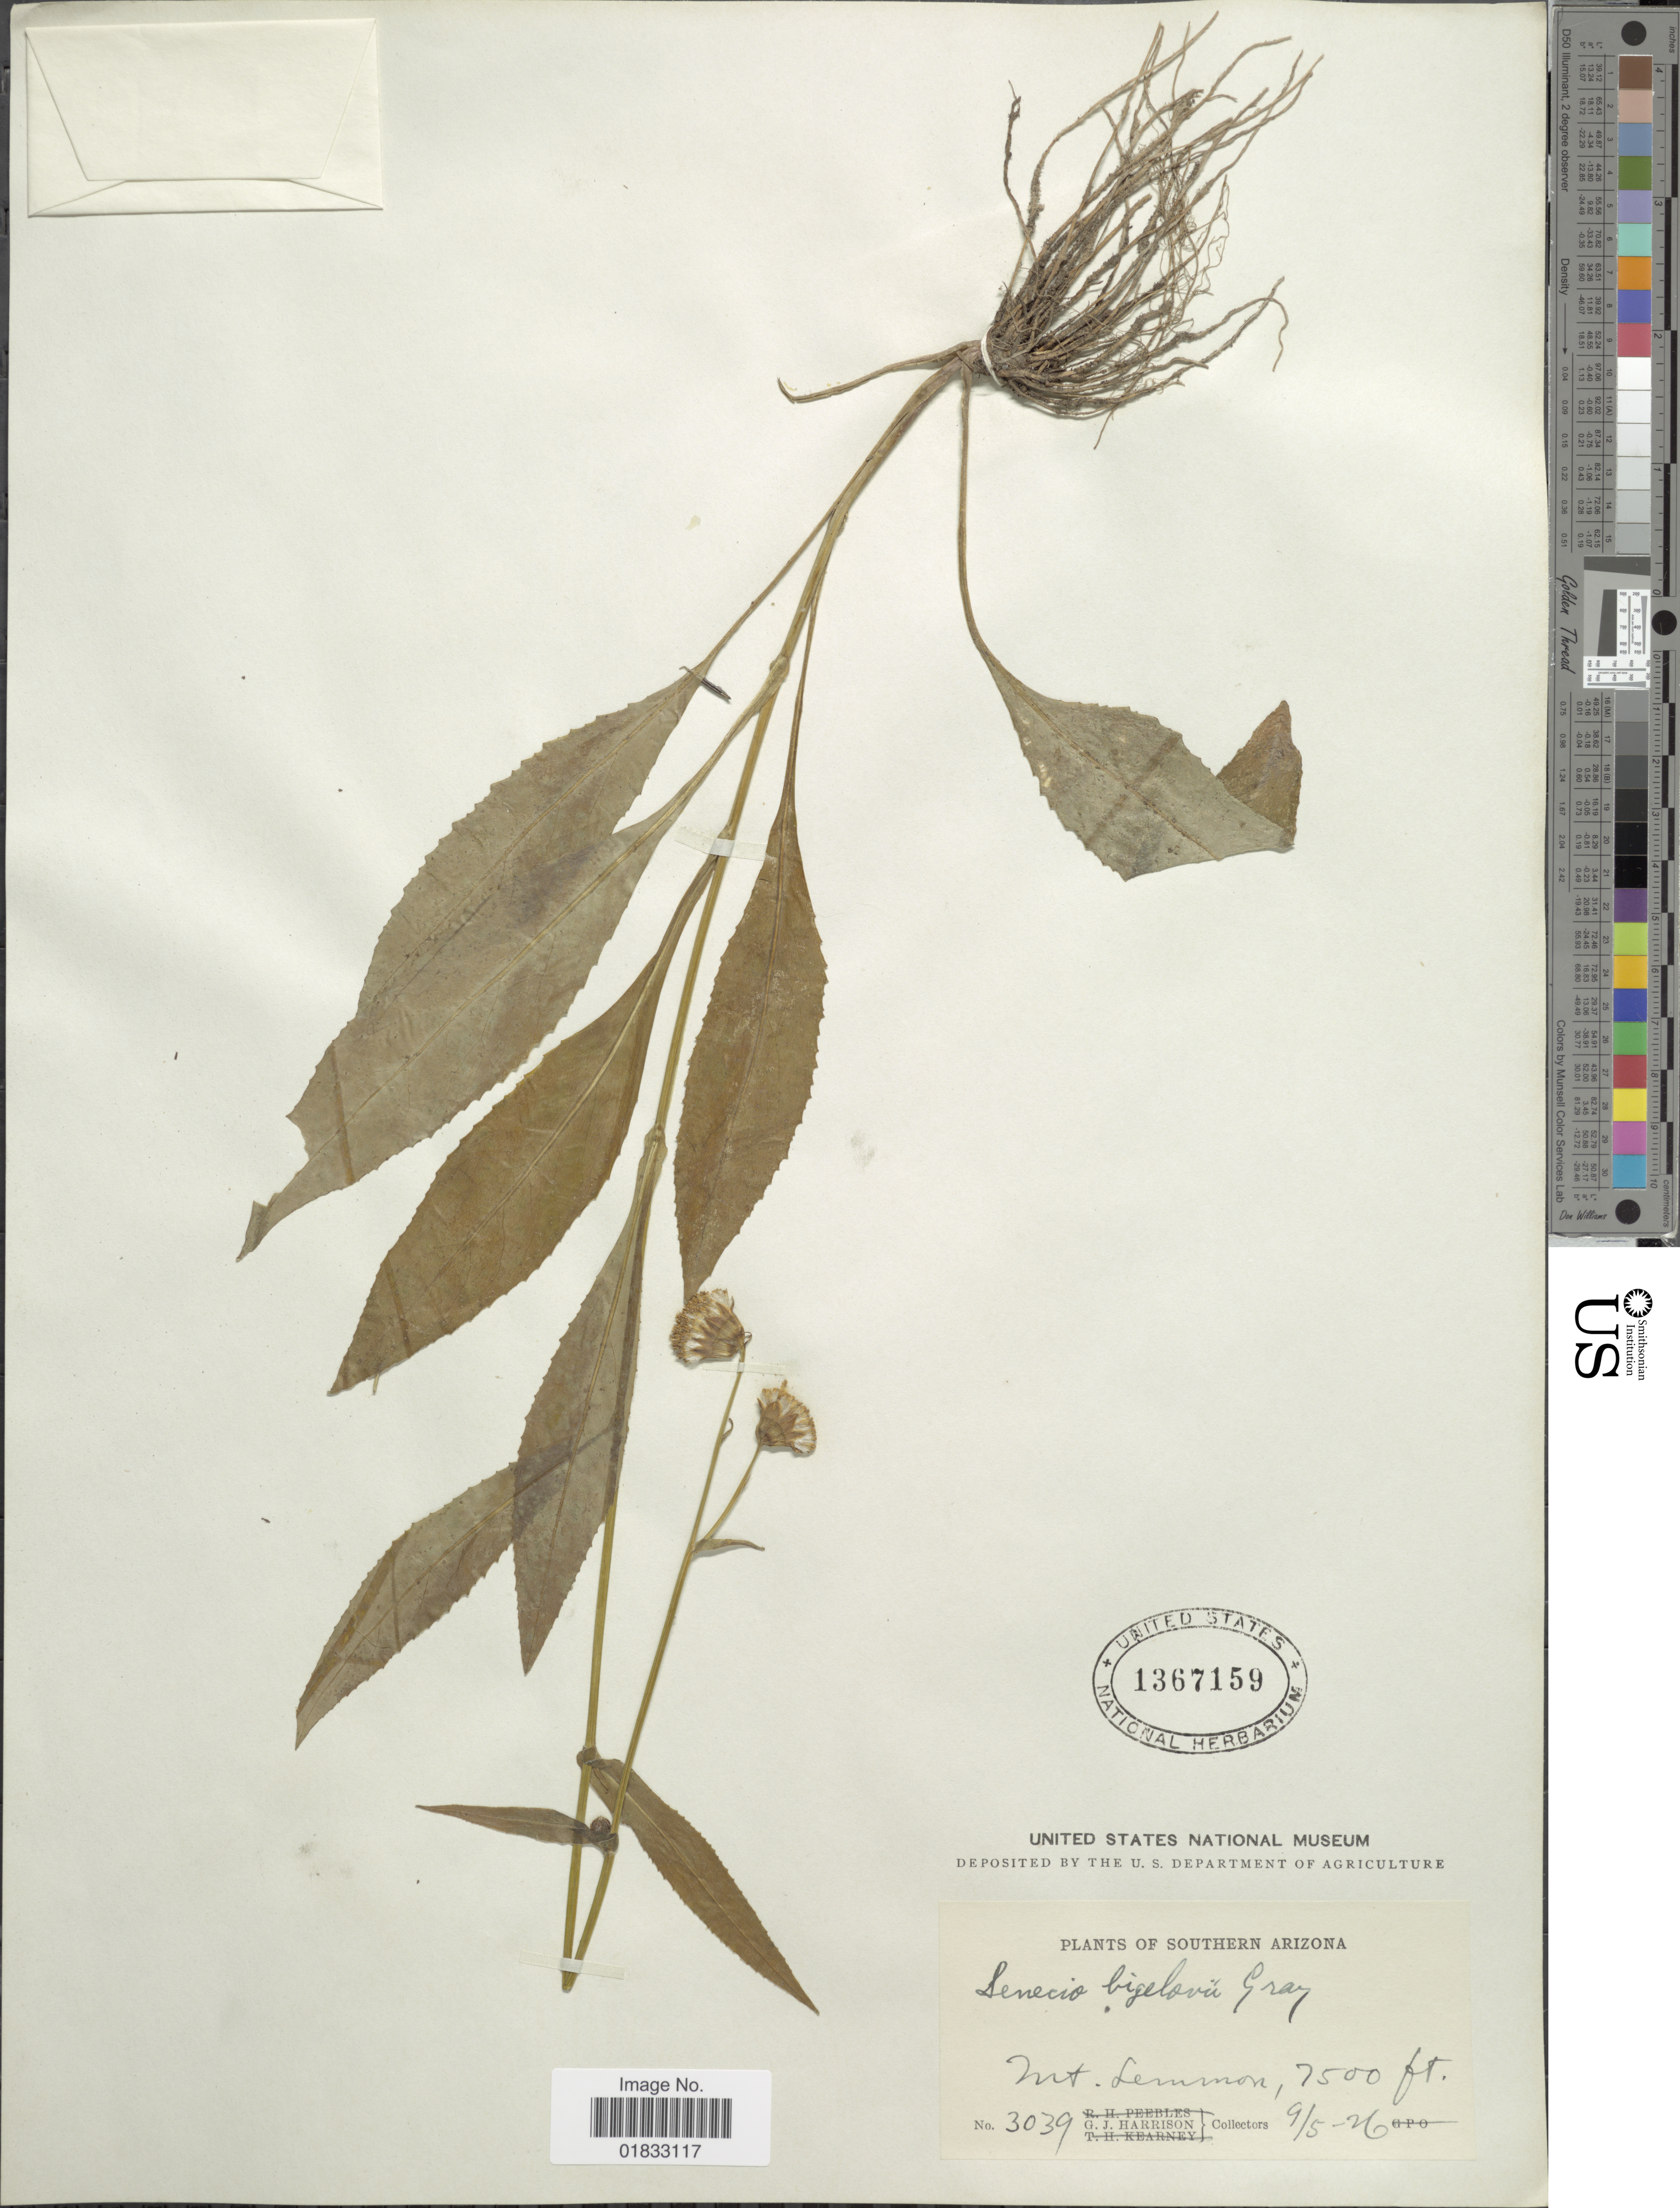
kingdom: Plantae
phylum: Tracheophyta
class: Magnoliopsida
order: Asterales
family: Asteraceae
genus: Senecio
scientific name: Senecio bigelovii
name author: A. Gray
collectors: G. J. Harrison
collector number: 3039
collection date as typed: Transcribed d/m/y: 5/9/26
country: United States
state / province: Arizona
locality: Southern Arizona, Mt. Lemmon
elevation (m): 2286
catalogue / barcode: US 1367159